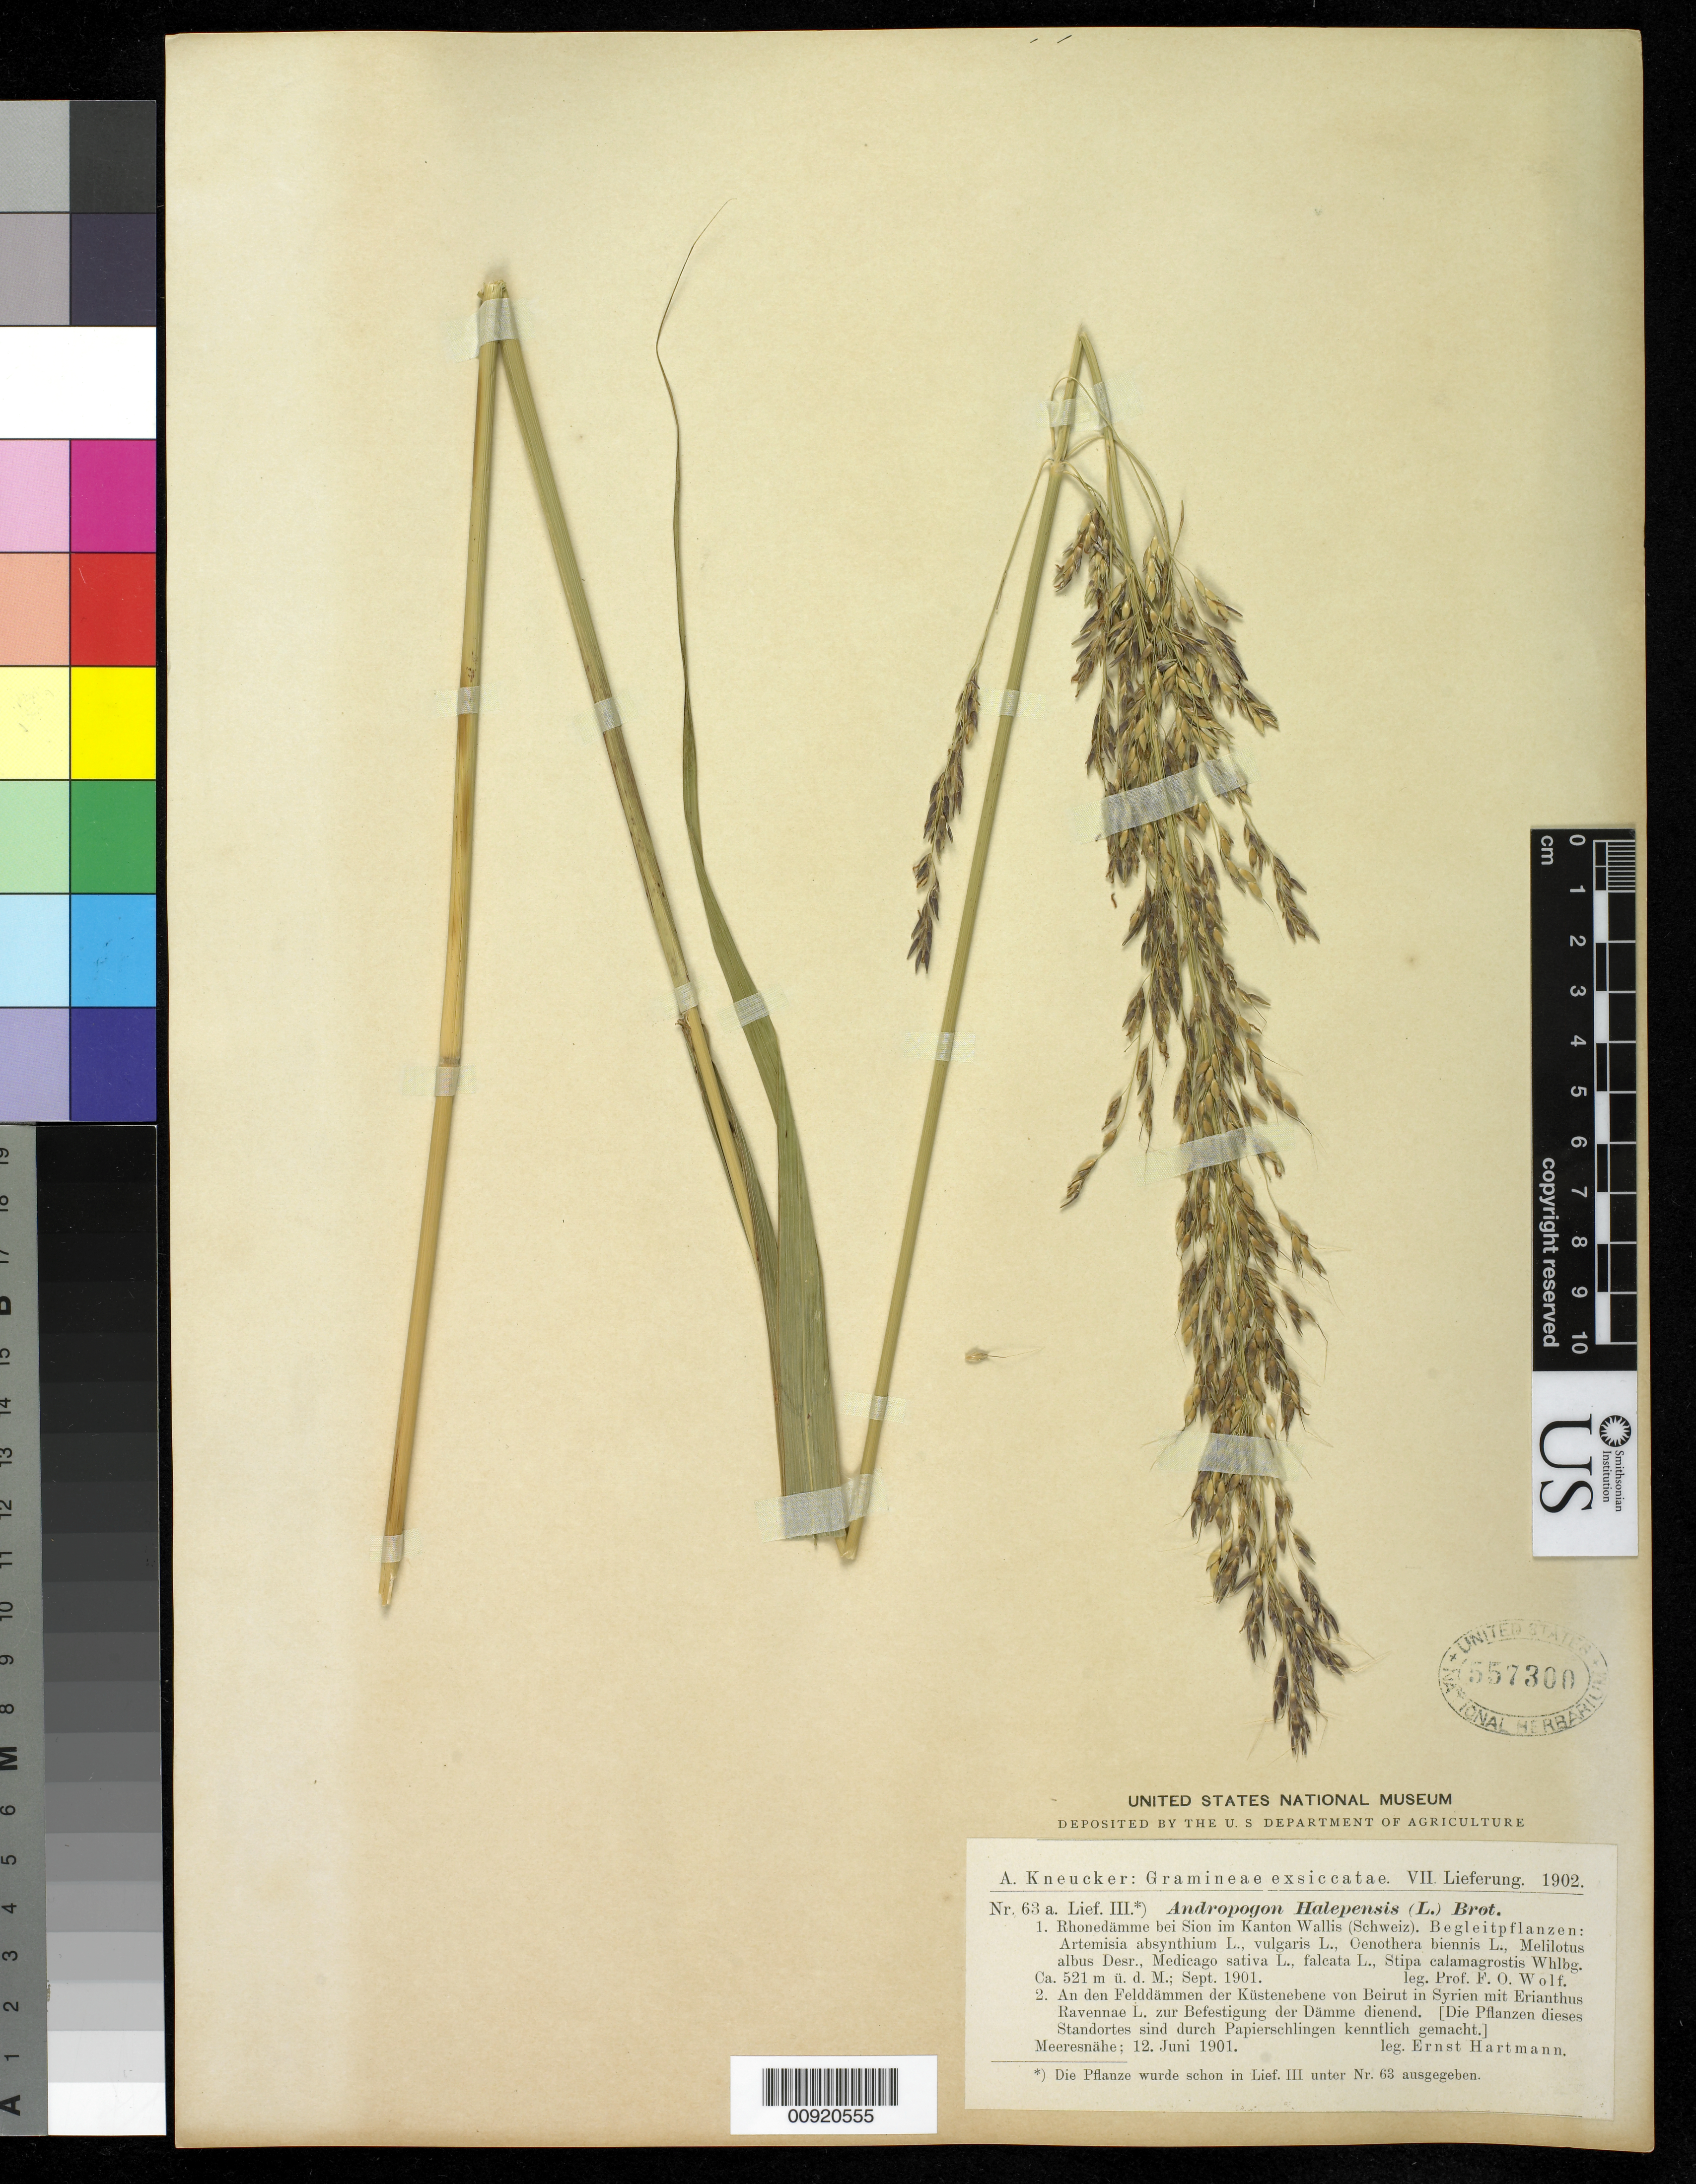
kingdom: Plantae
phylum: Tracheophyta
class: Liliopsida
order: Poales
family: Poaceae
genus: Andropogon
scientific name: Andropogon halepensis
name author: (L.) Brot.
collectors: F. Wolf & E. Hartmann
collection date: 1901-06-12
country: Lebanon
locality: An den Felddammen der Kustenebene von Beirut in Syrien mit Erianthis Ravennae L. zur Befestigung der Damme dienend.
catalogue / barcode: US 557300